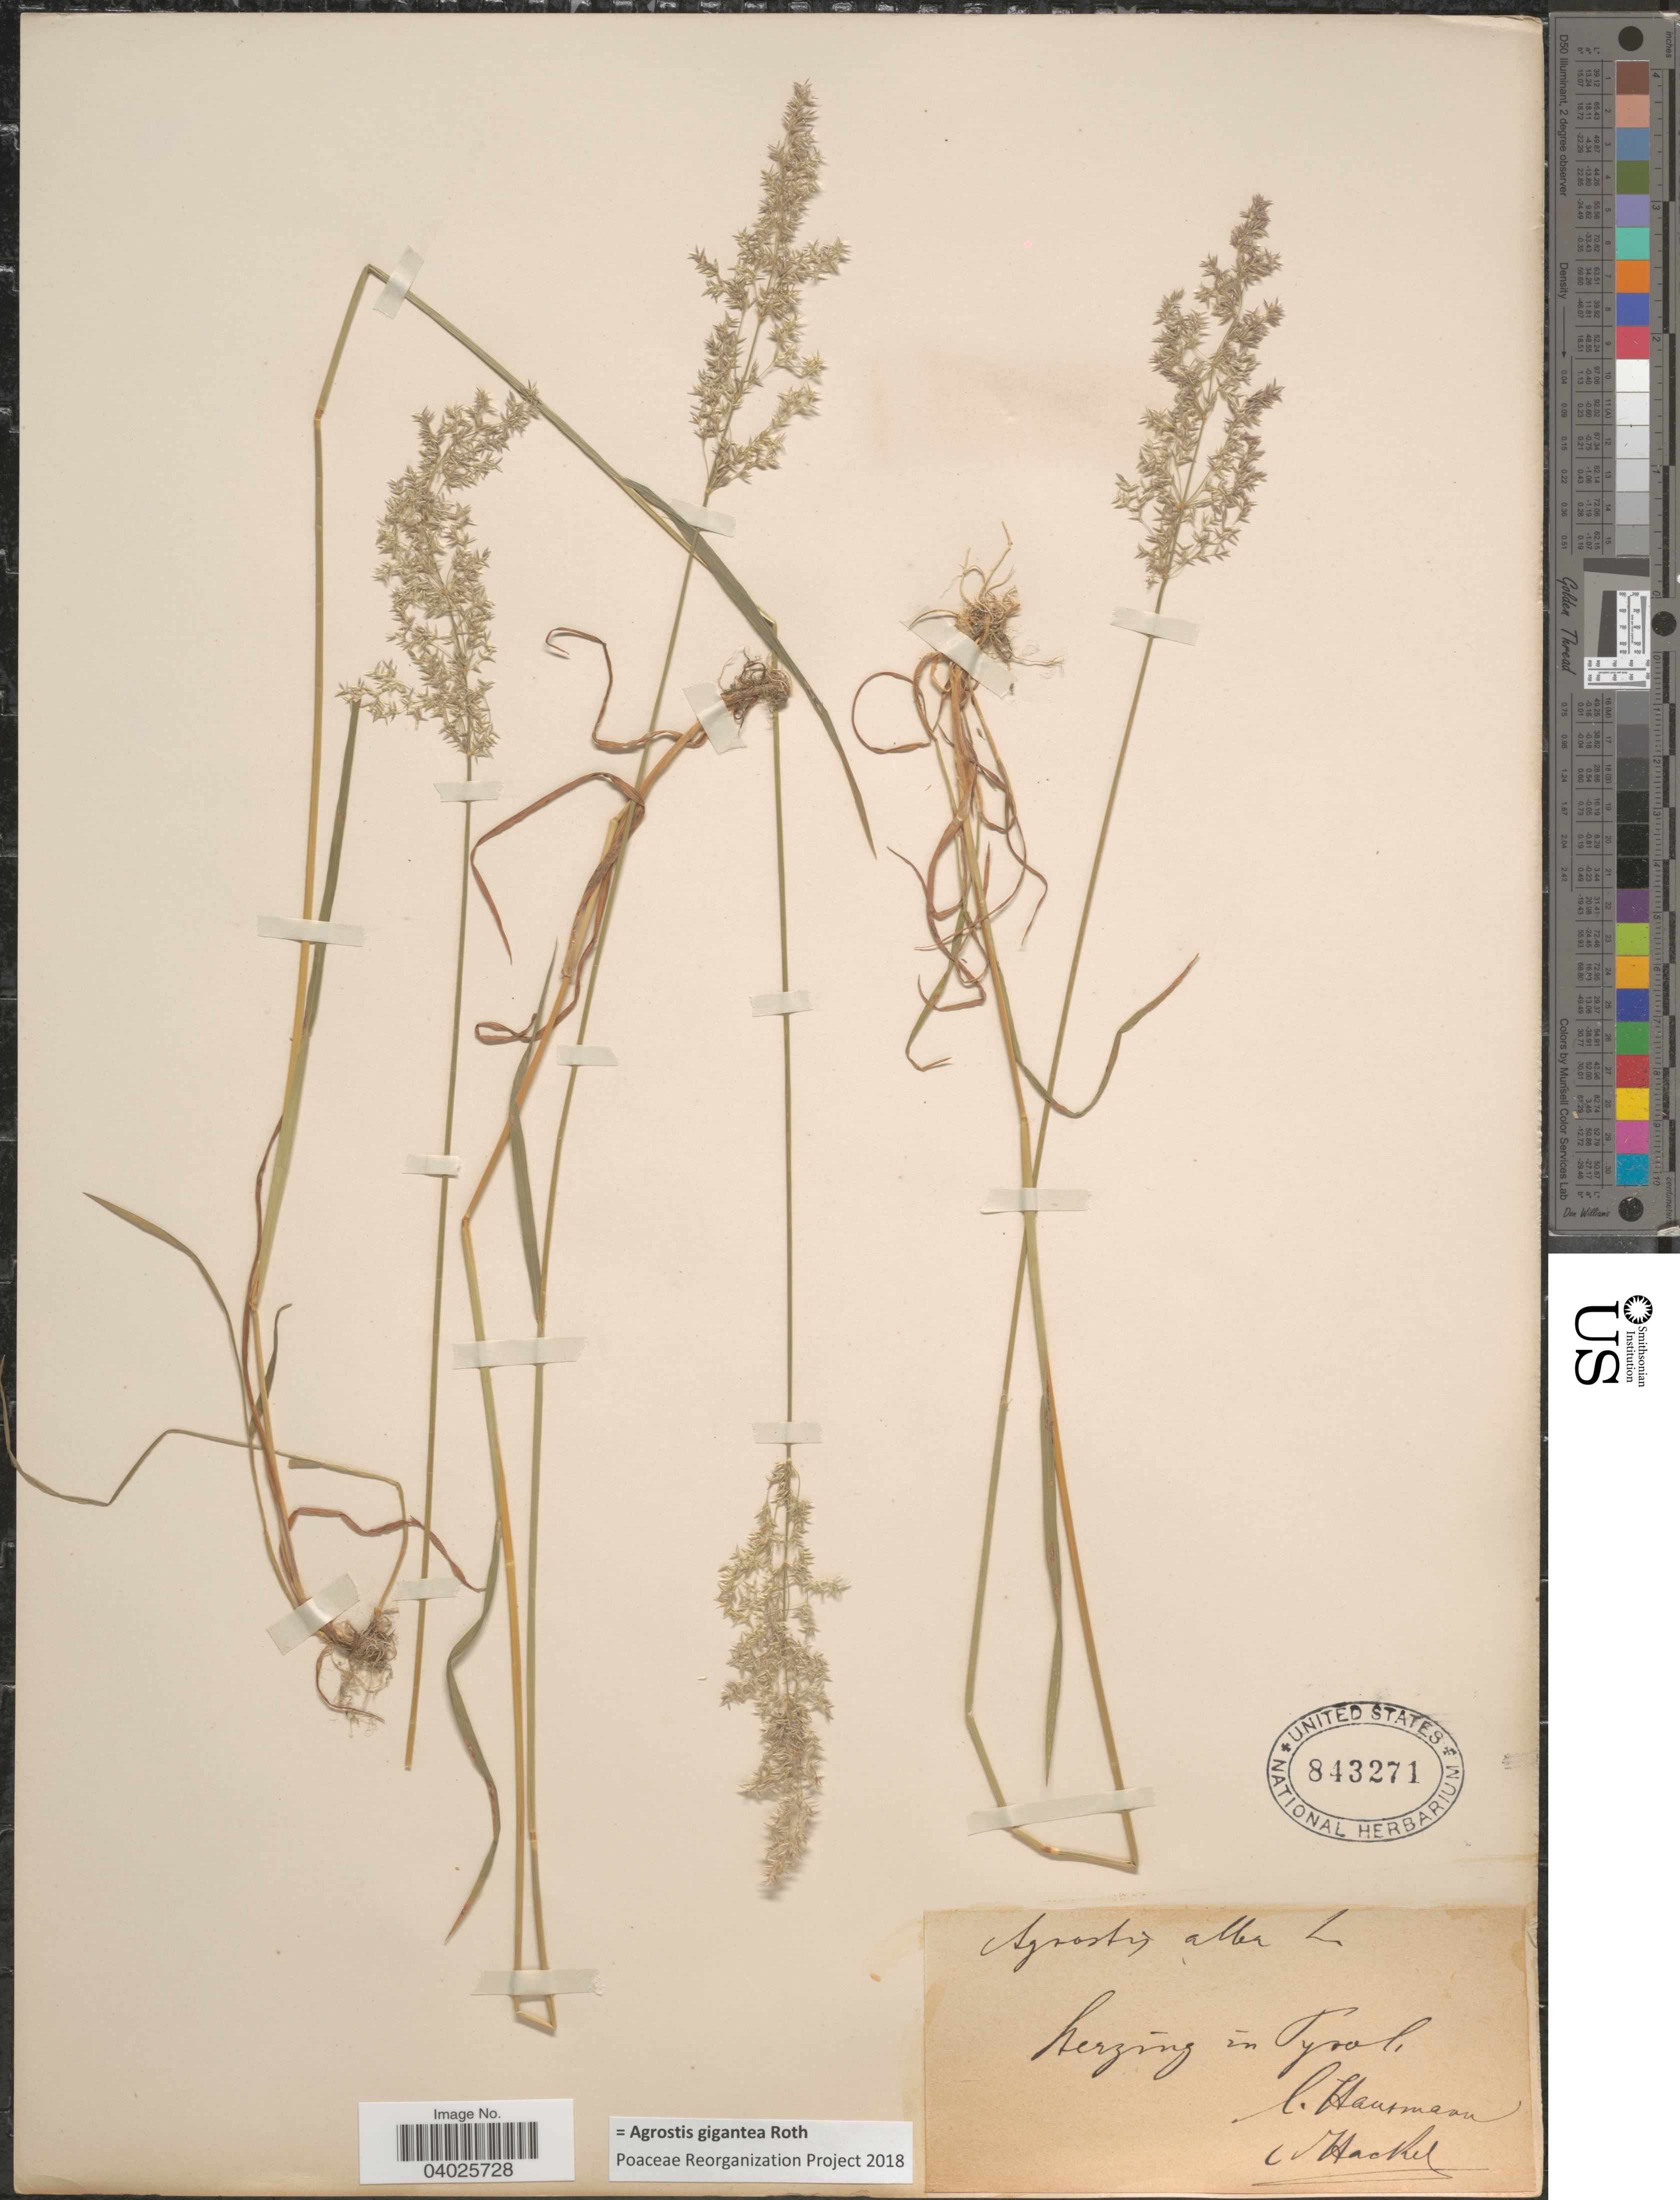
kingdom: Plantae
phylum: Tracheophyta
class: Liliopsida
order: Poales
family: Poaceae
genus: Agrostis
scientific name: Agrostis gigantea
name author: Roth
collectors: -. Hausmann & C. Hackel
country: Austria / Italy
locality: Herzing in Tyrol.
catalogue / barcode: US 843271